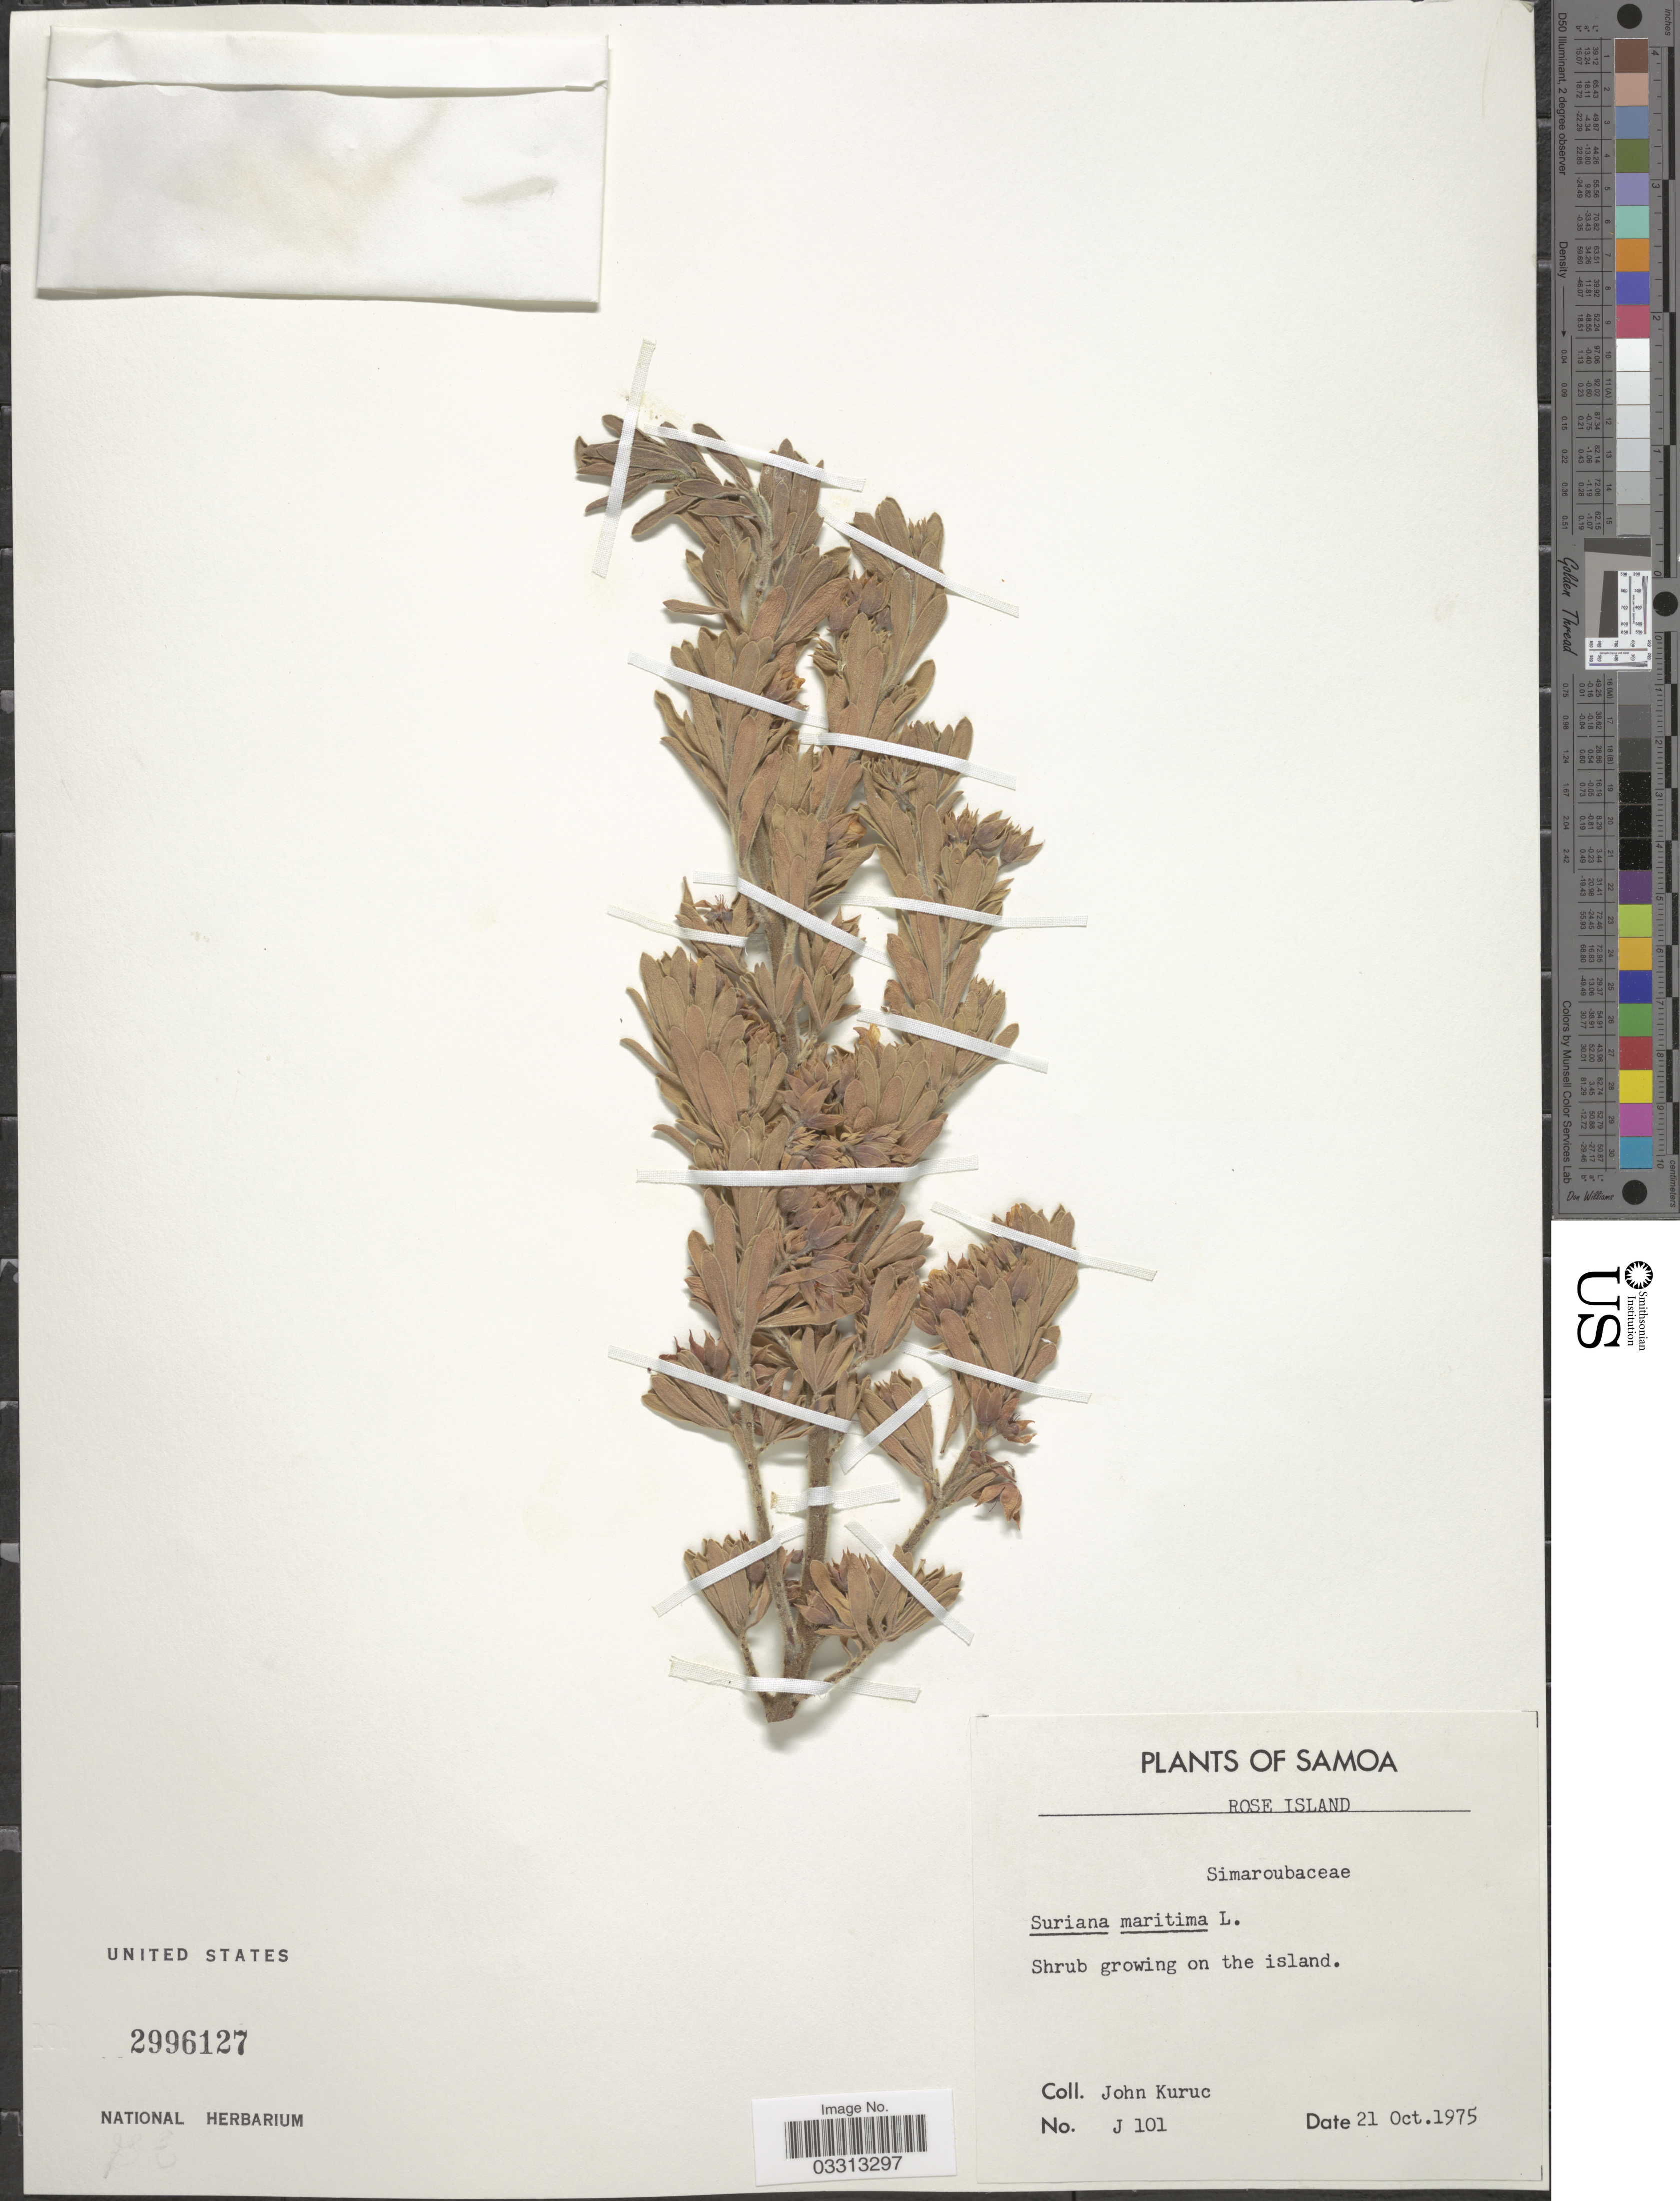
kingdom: Plantae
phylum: Tracheophyta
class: Magnoliopsida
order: Fabales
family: Surianaceae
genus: Suriana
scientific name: Suriana maritima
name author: L.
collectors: J. Kuruc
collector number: J 101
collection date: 1975-10-21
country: American Samoa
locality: Samoa. Rose Island.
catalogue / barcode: US 2996127